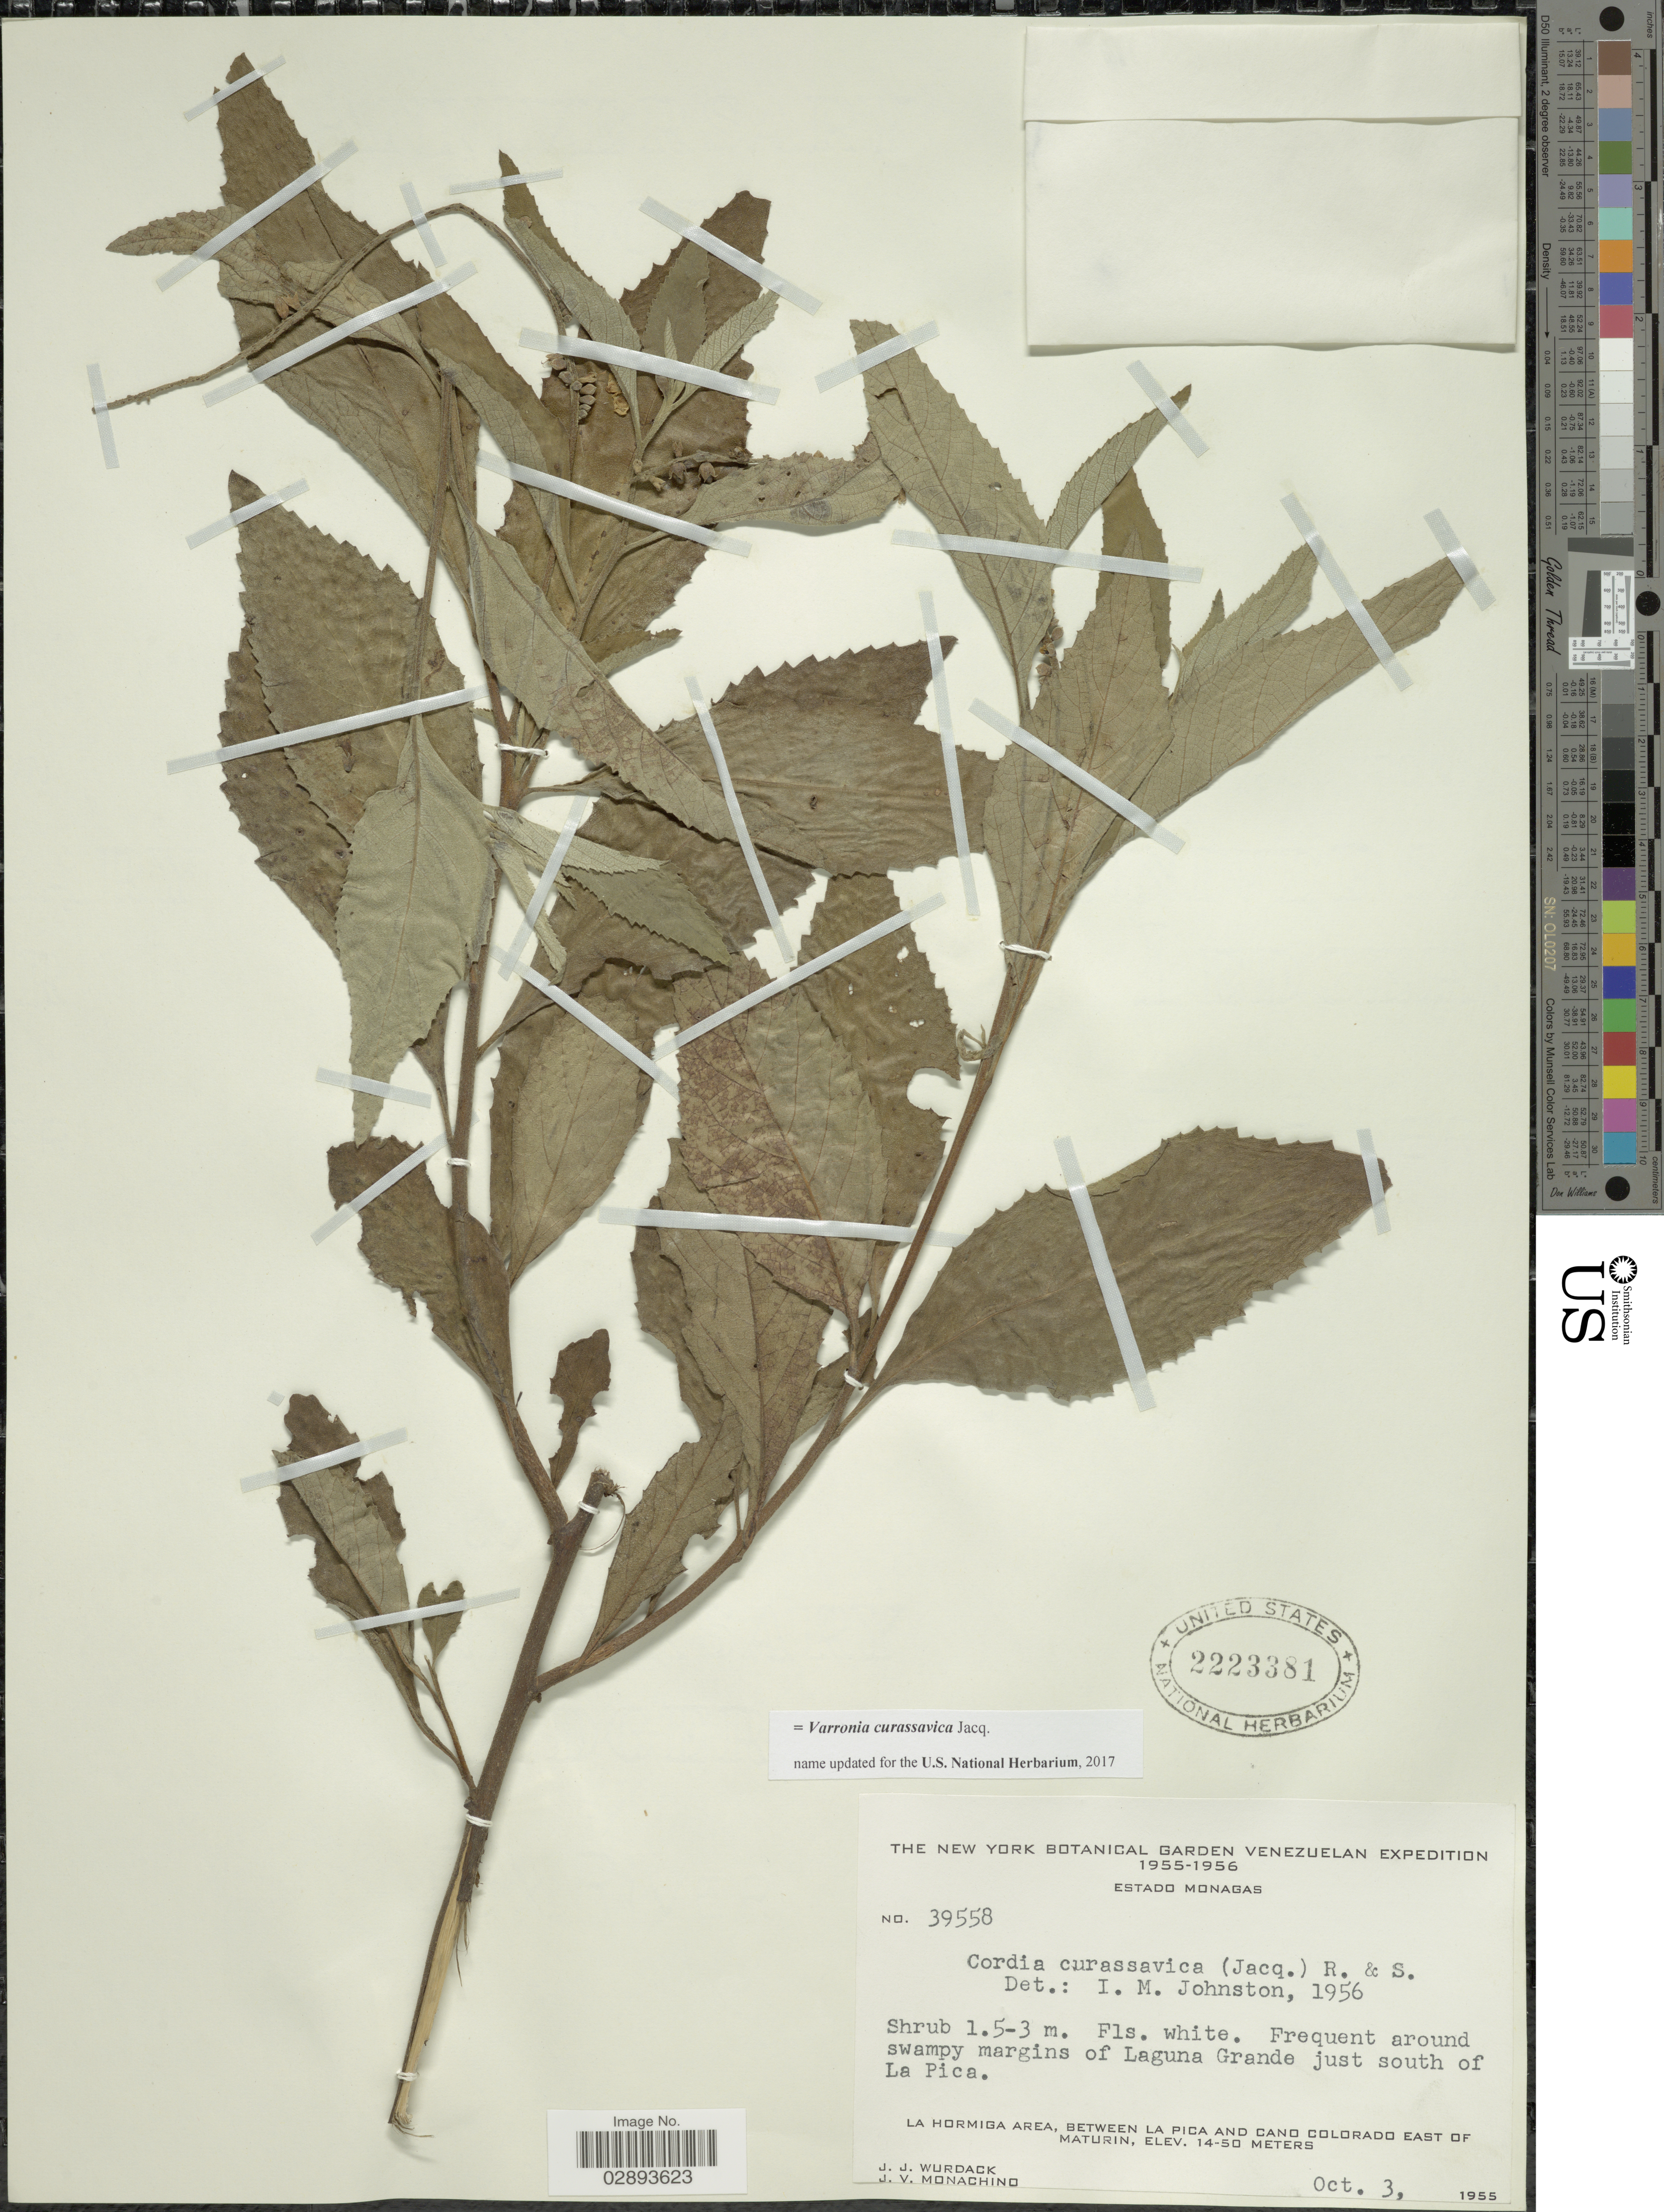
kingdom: Plantae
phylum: Tracheophyta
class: Magnoliopsida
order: Boraginales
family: Cordiaceae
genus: Varronia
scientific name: Varronia curassavica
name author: Jacq.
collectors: J. J. Wurdack & J. V. Monachino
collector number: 39558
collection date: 1955-10-03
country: Venezuela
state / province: Monagas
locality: La Hormiga Area, between La Pica and Cano Colorado East of Maturin, Frequent around swampy margins of Laguna Grande just south of La Pica.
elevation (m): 14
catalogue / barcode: US 223381